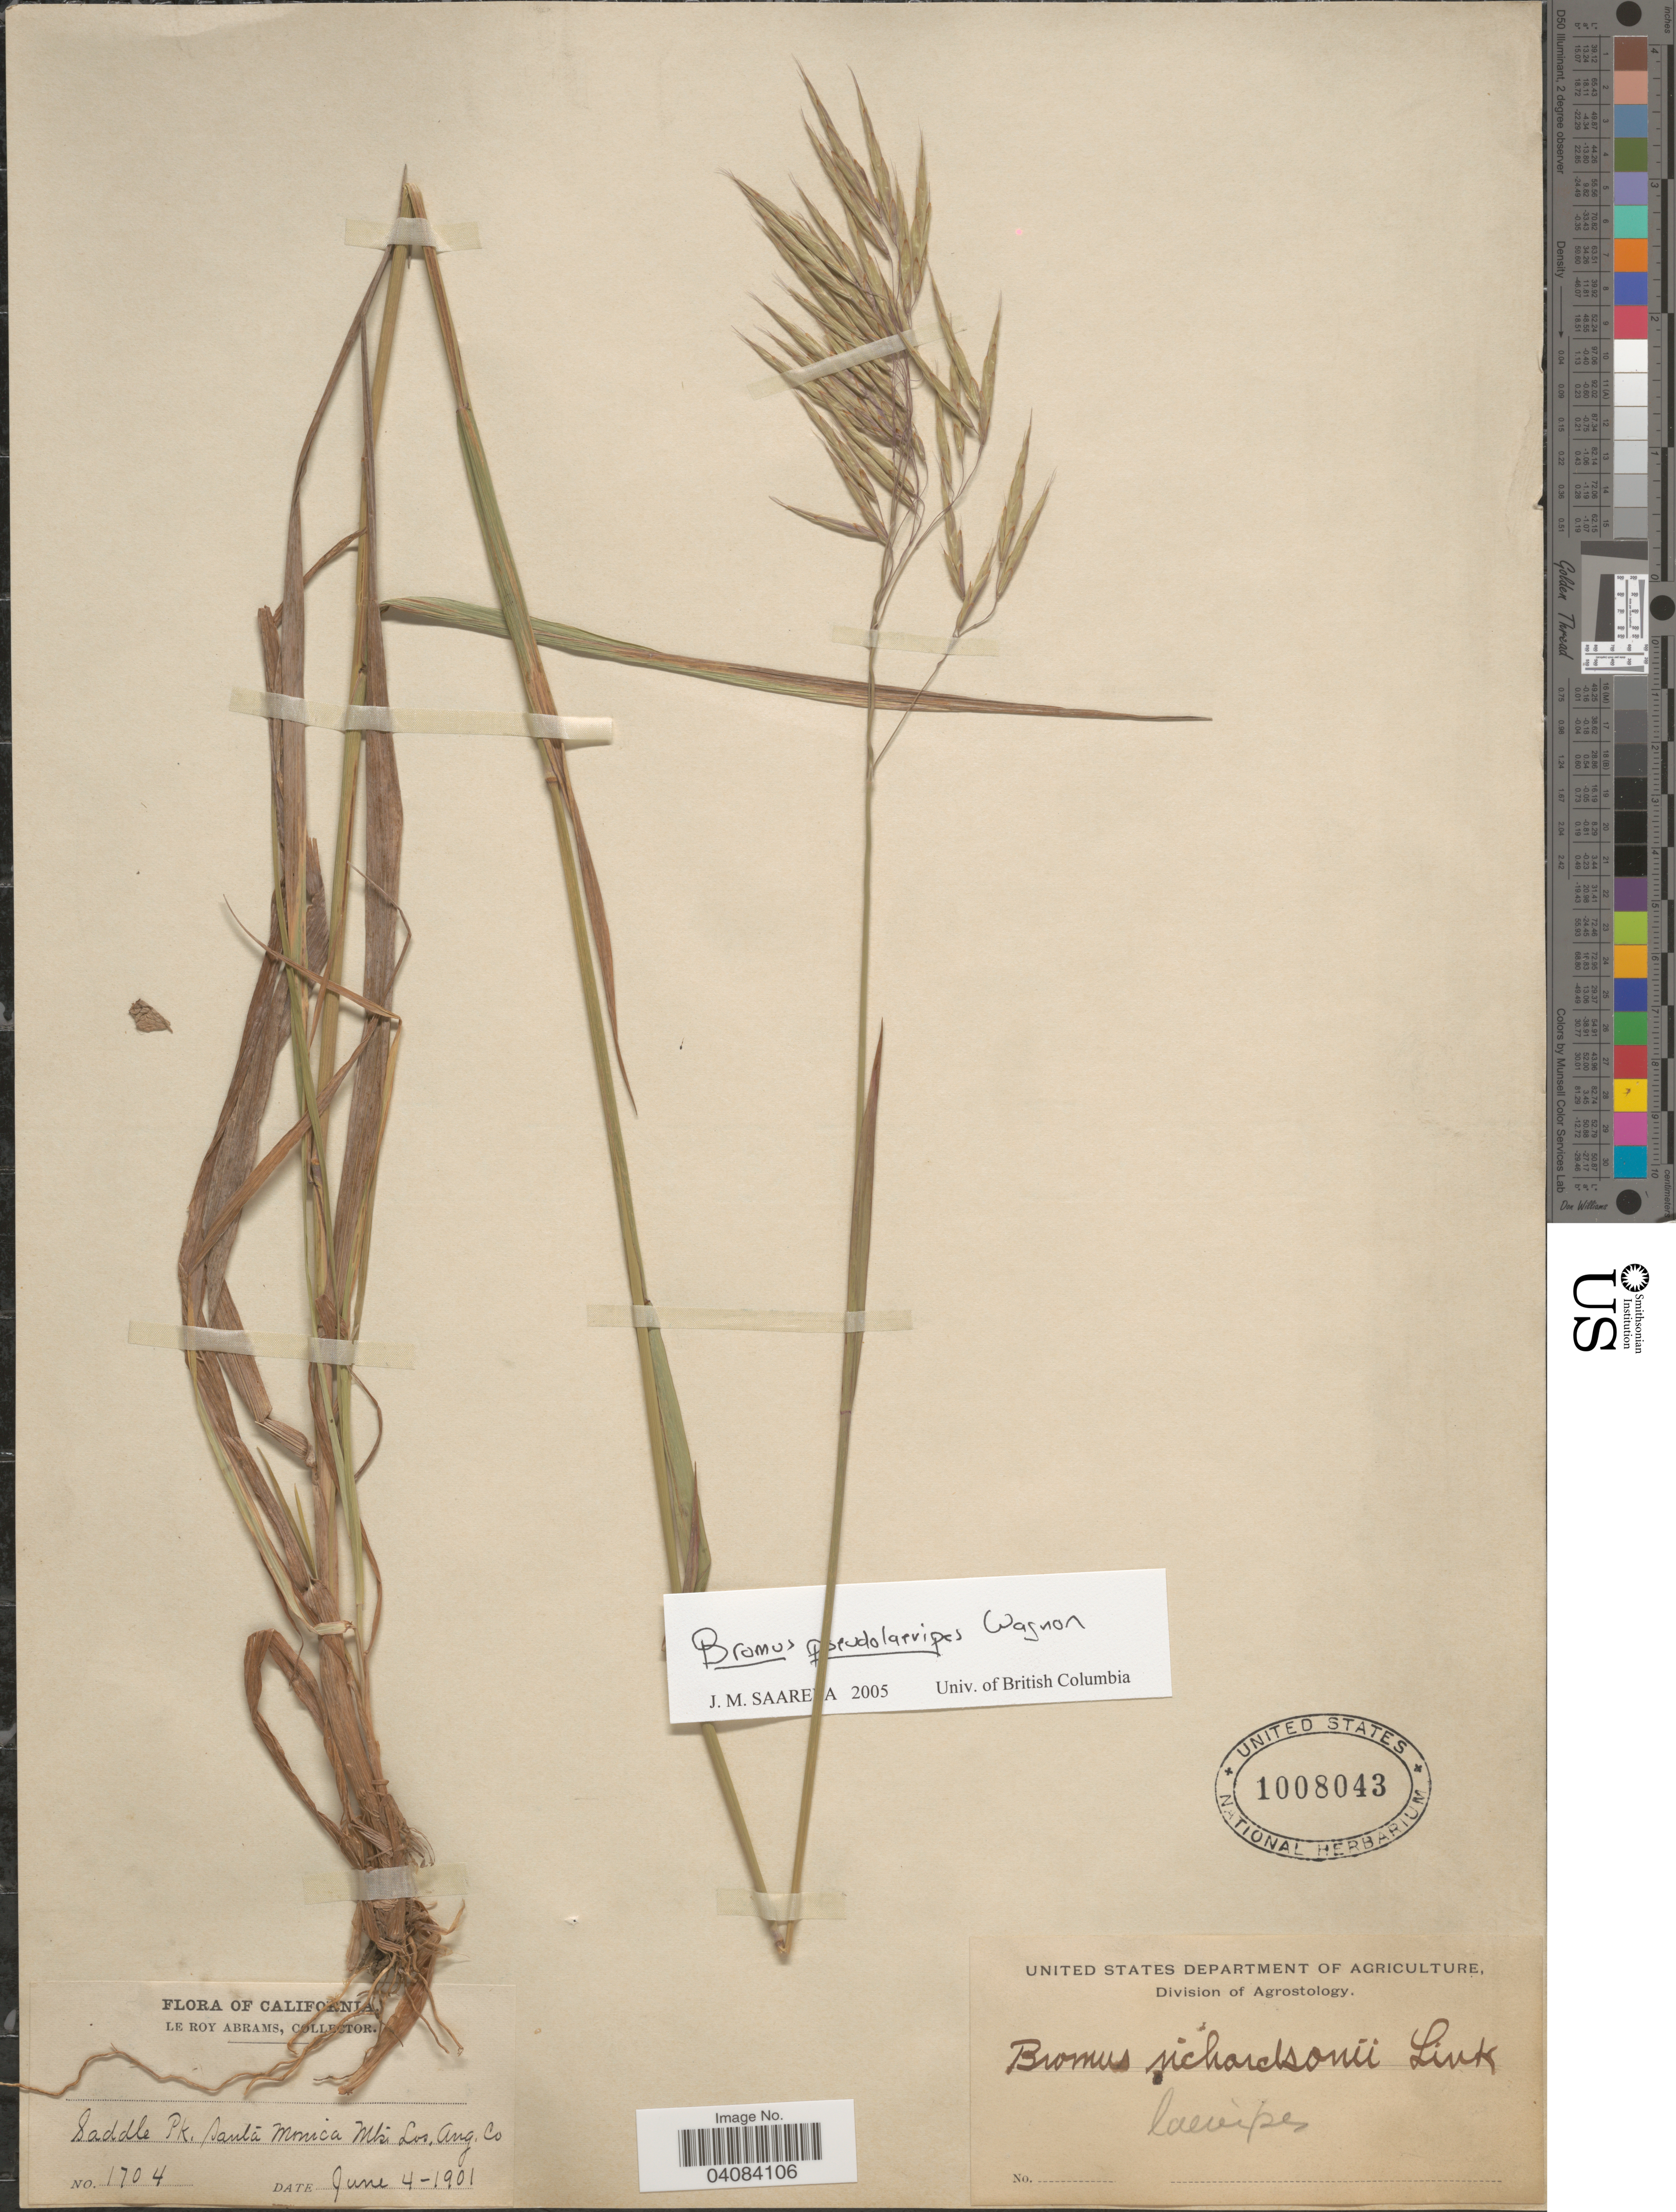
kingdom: Plantae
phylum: Tracheophyta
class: Liliopsida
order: Poales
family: Poaceae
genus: Bromus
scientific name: Bromus pseudolaevipes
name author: Wagnon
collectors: L. Abrams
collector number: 1704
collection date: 1901-06-04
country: United States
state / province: California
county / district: Los Angeles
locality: Saddle Pk. Santa Monica Mts. Los Ang. Co.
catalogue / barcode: US 1008043